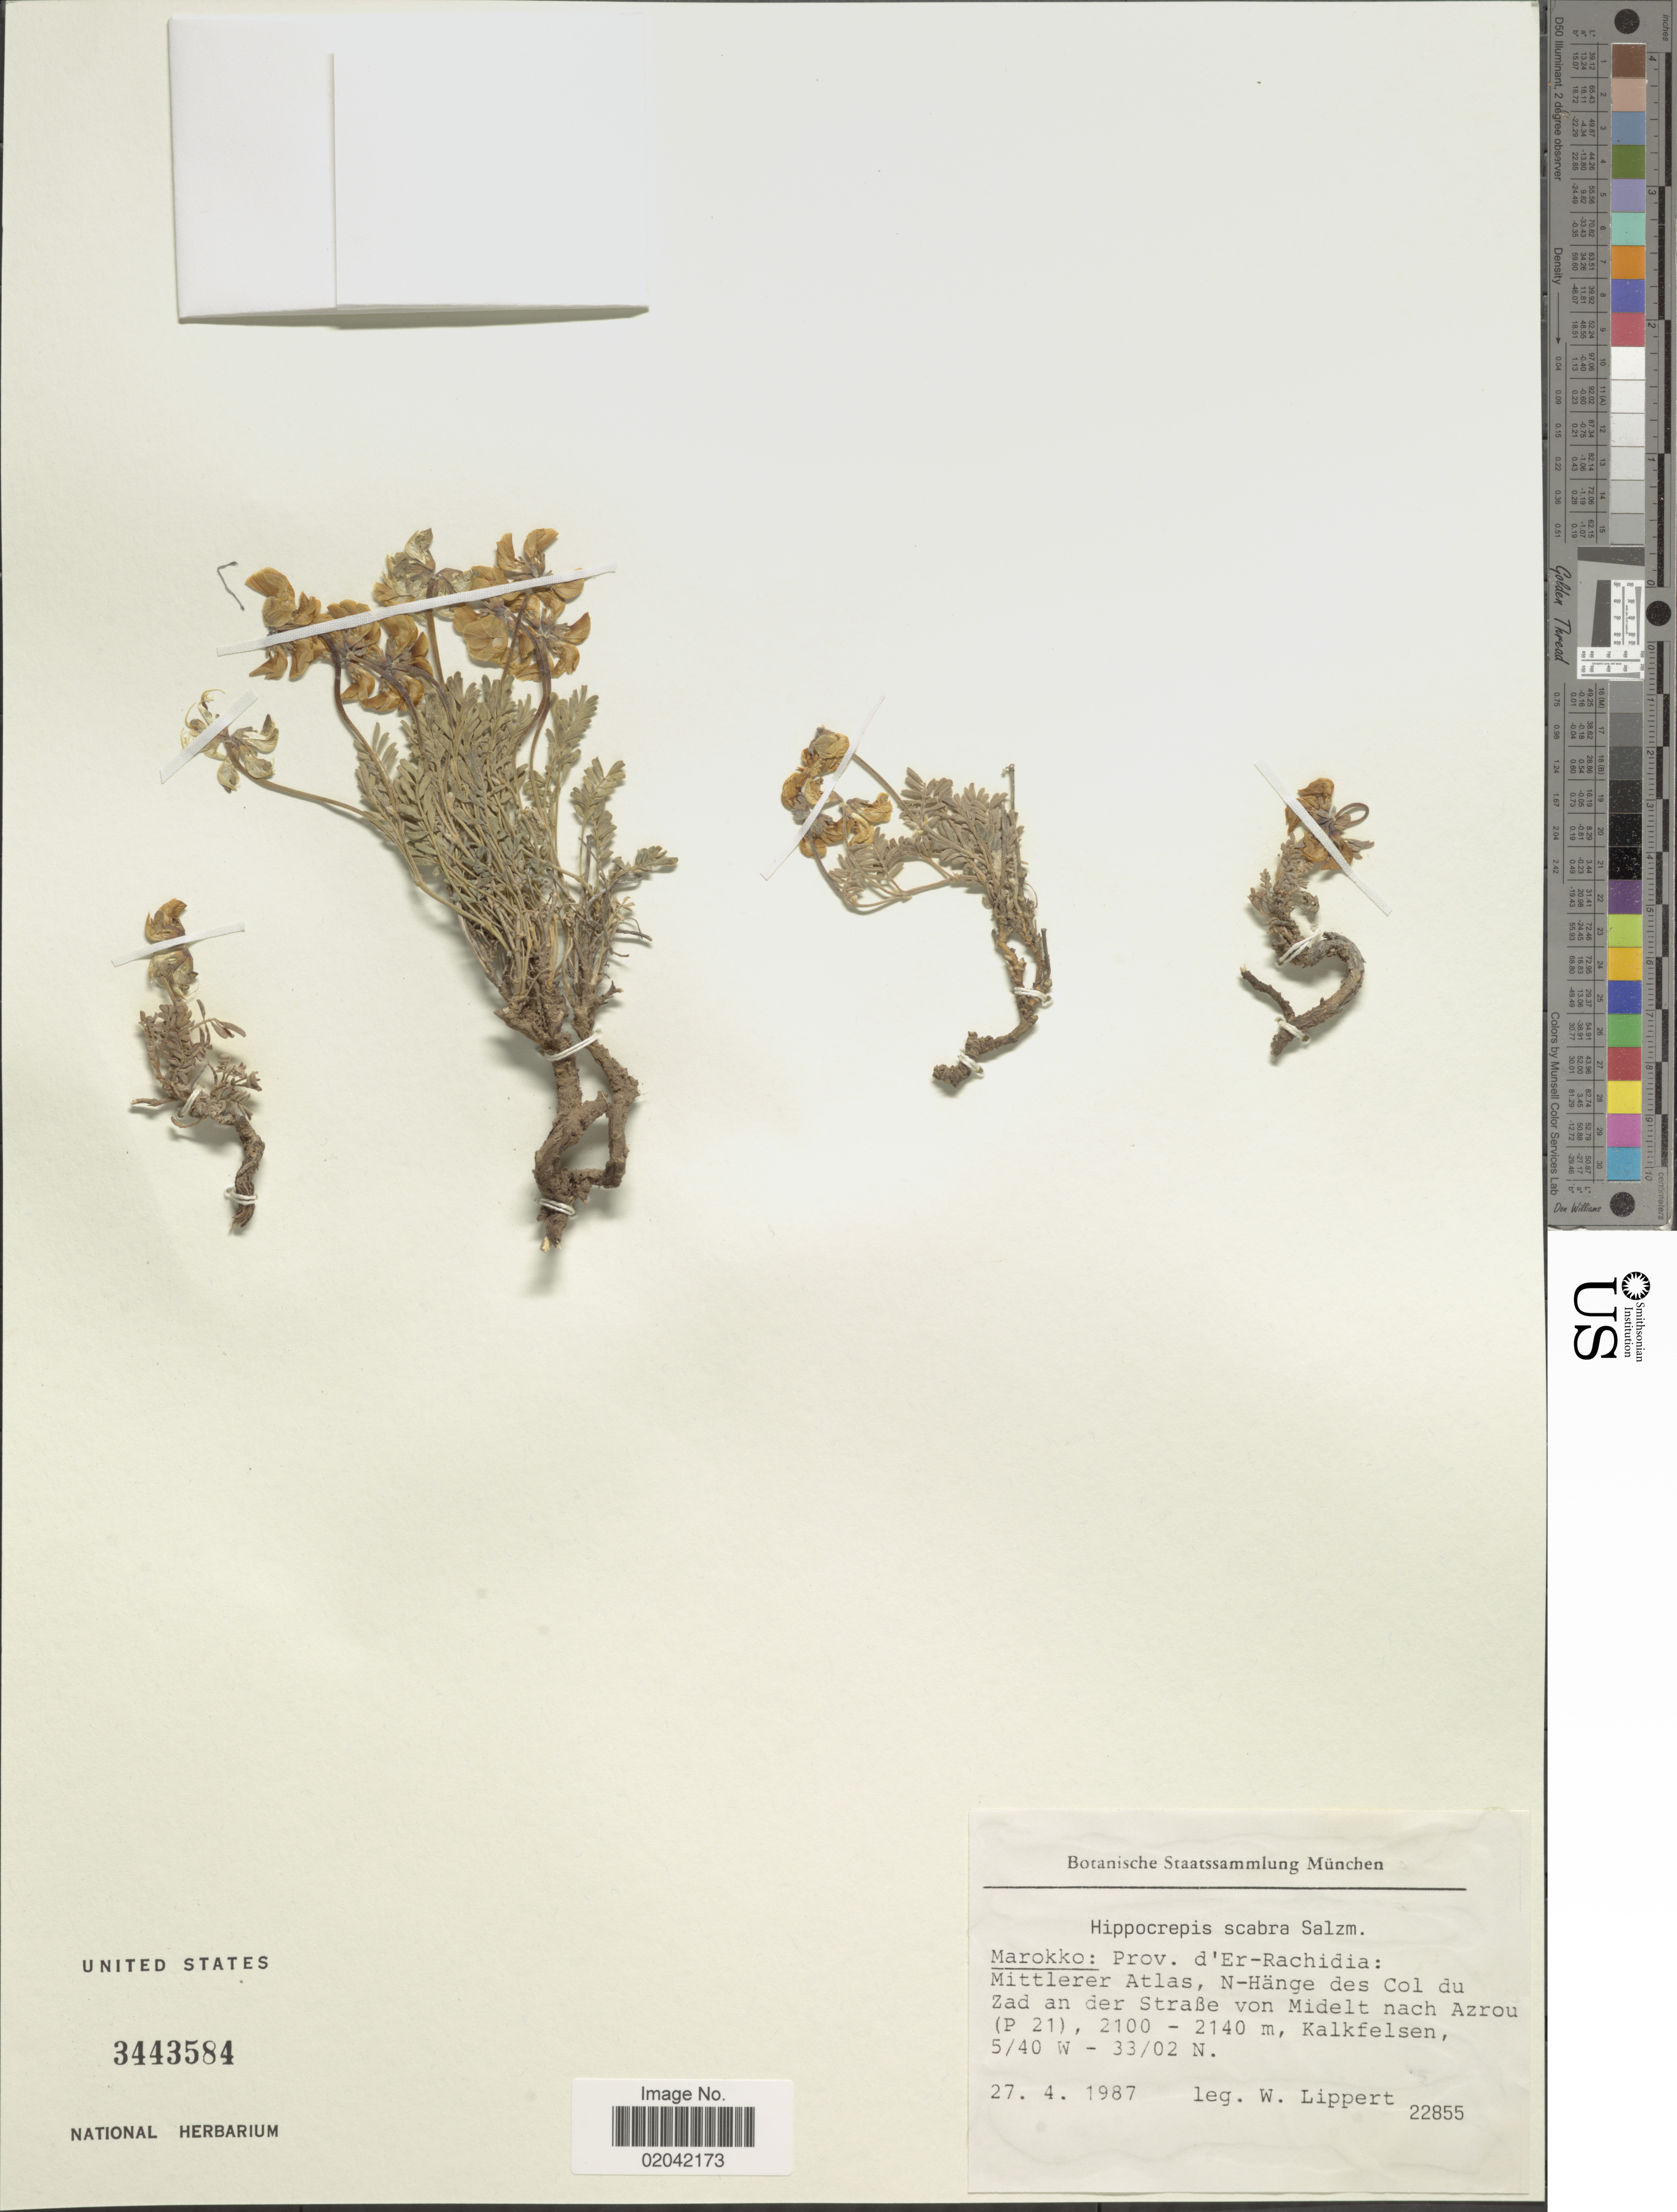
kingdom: Plantae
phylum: Tracheophyta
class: Magnoliopsida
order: Fabales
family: Fabaceae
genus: Hippocrepis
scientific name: Hippocrepis scabra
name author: DC.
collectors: W. Lippert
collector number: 22855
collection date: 1987-04-27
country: Morocco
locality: Marokko: Prov. d'Er-Rachidia: Mittlerer Atlas, N-Hange des Col du Zad an der Straße von Midelt nach Azrou (P21), Kalkfelsen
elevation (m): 2100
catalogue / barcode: US 3443584